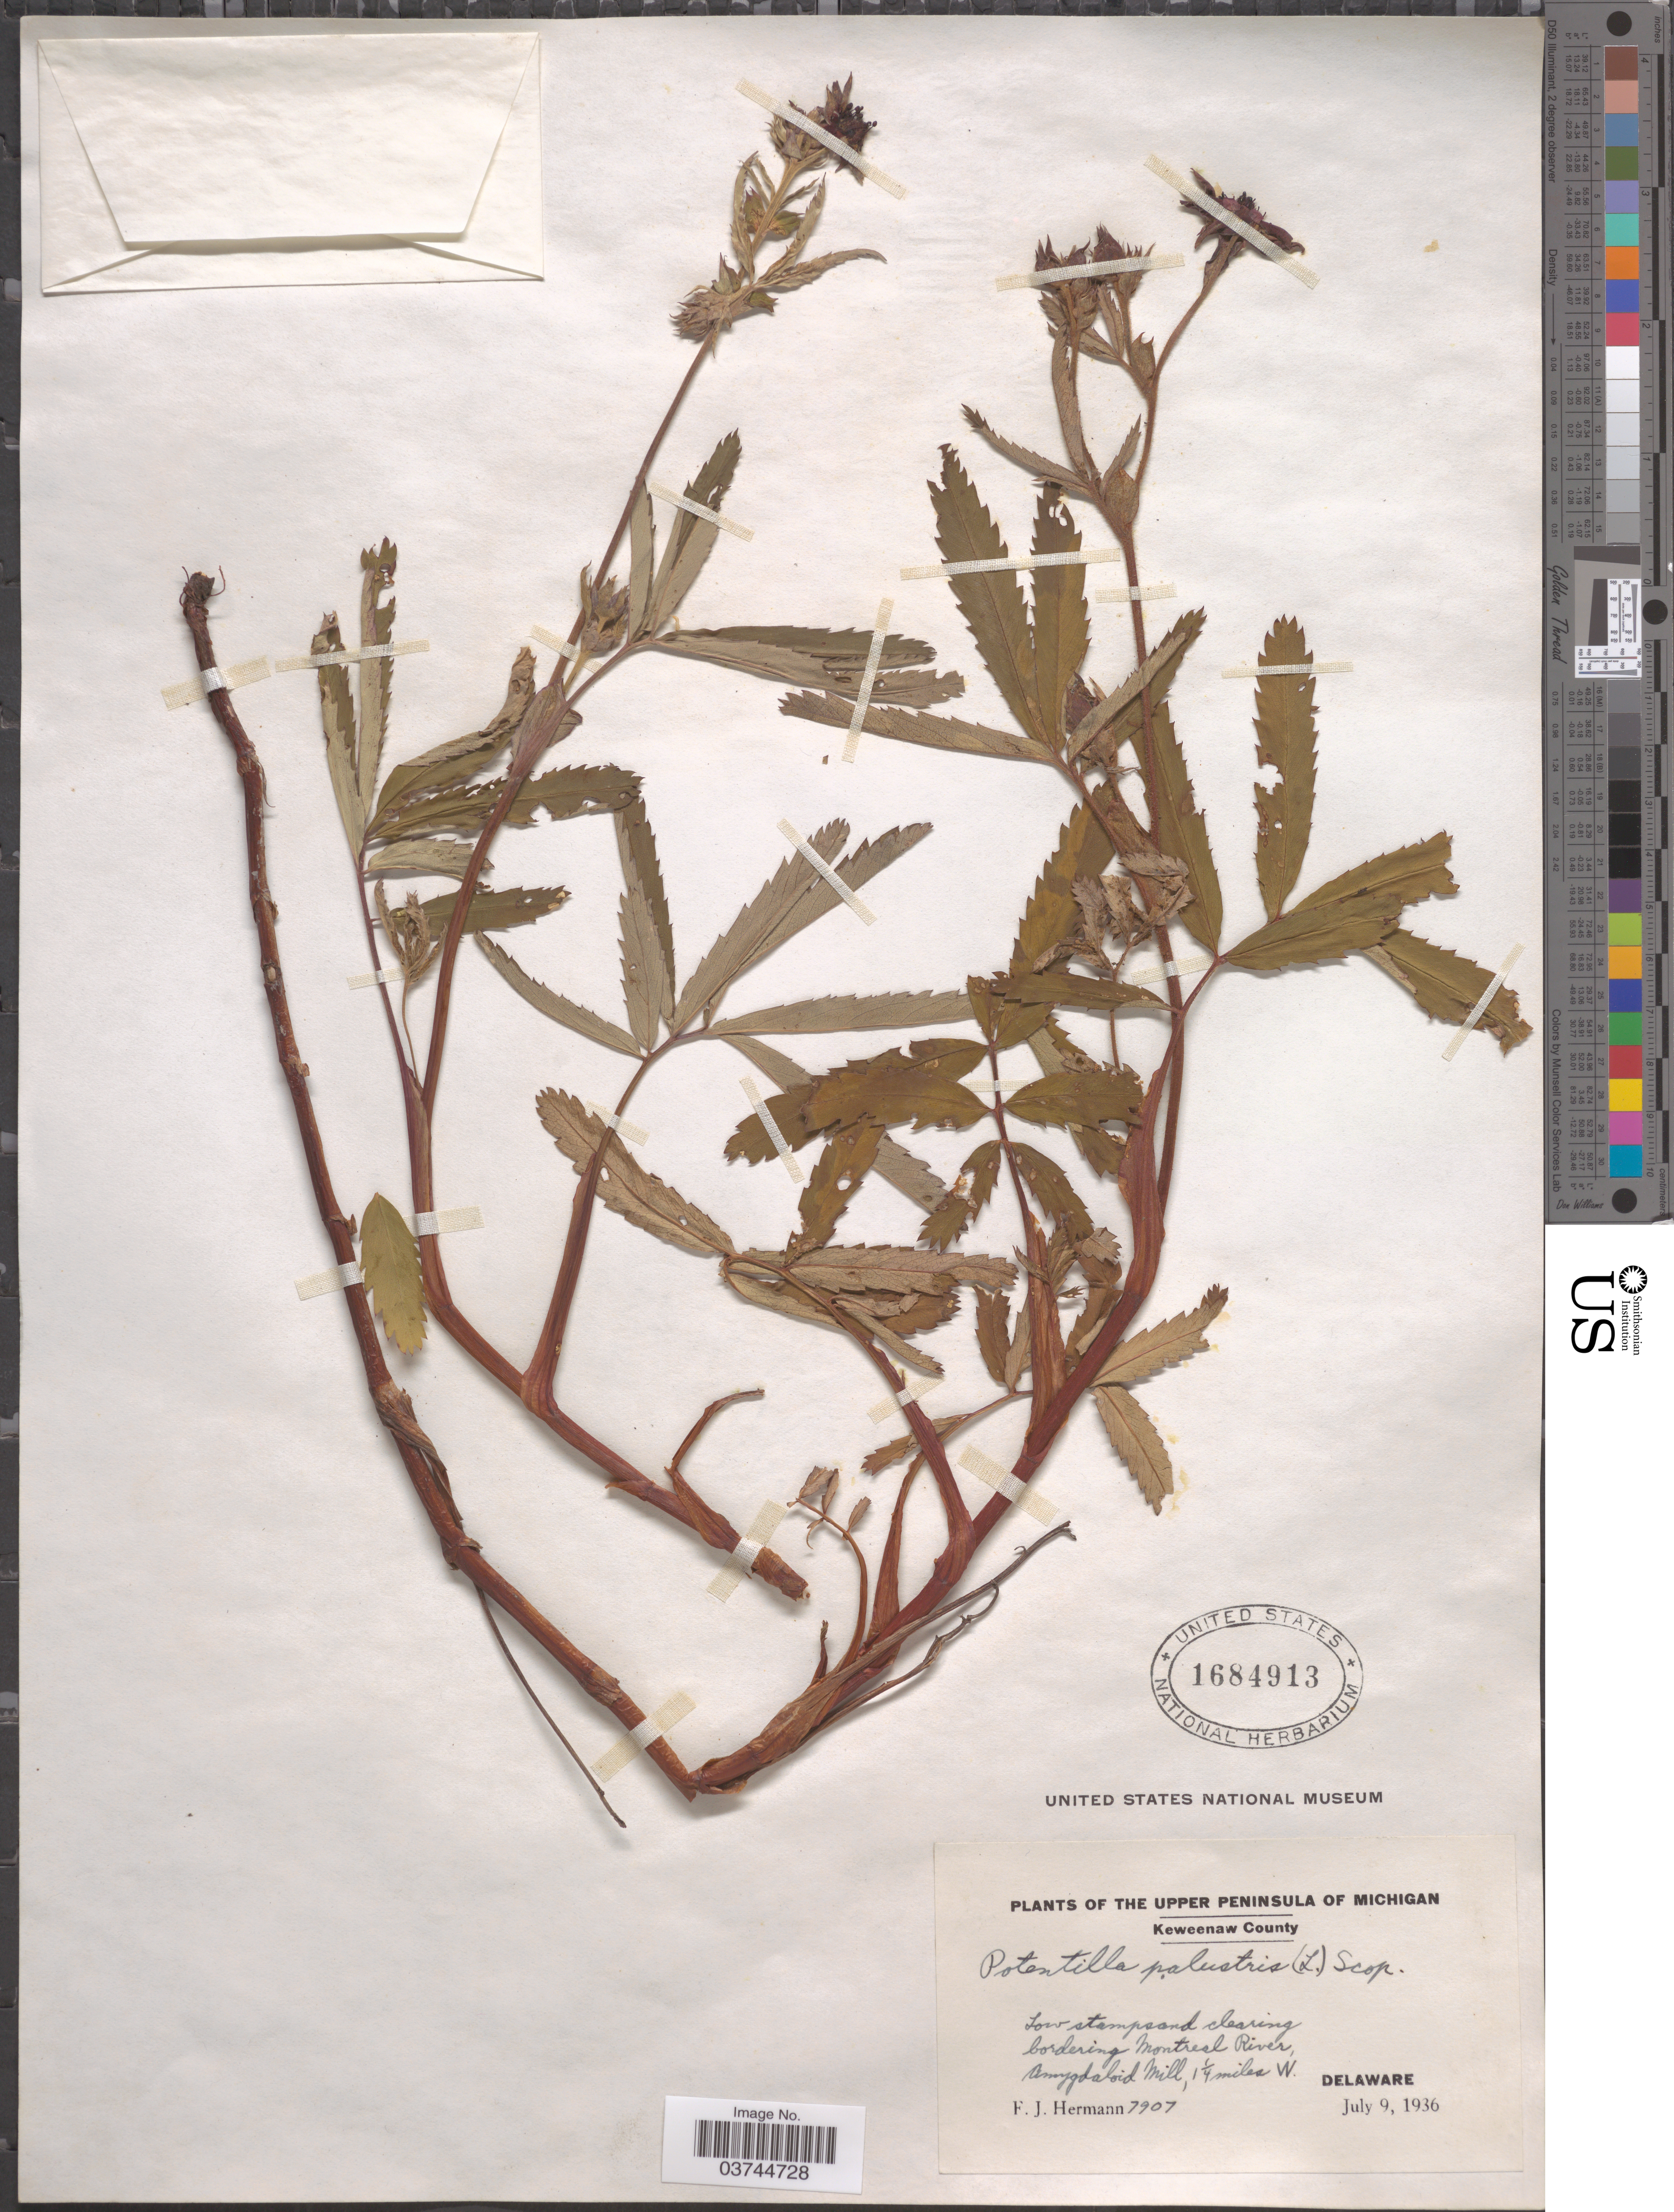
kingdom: Plantae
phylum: Tracheophyta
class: Magnoliopsida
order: Rosales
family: Rosaceae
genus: Comarum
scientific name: Comarum palustre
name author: L.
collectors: F. J. Hermann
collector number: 7907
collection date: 1936-07-09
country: United States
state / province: Michigan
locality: Upper Peninsula of Michigan. Keweenaw County. Low stampsand clearing bordering Montreal River, Amygdaloid Mill, 1¼ miles W. Delaware.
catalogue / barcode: US 1684913